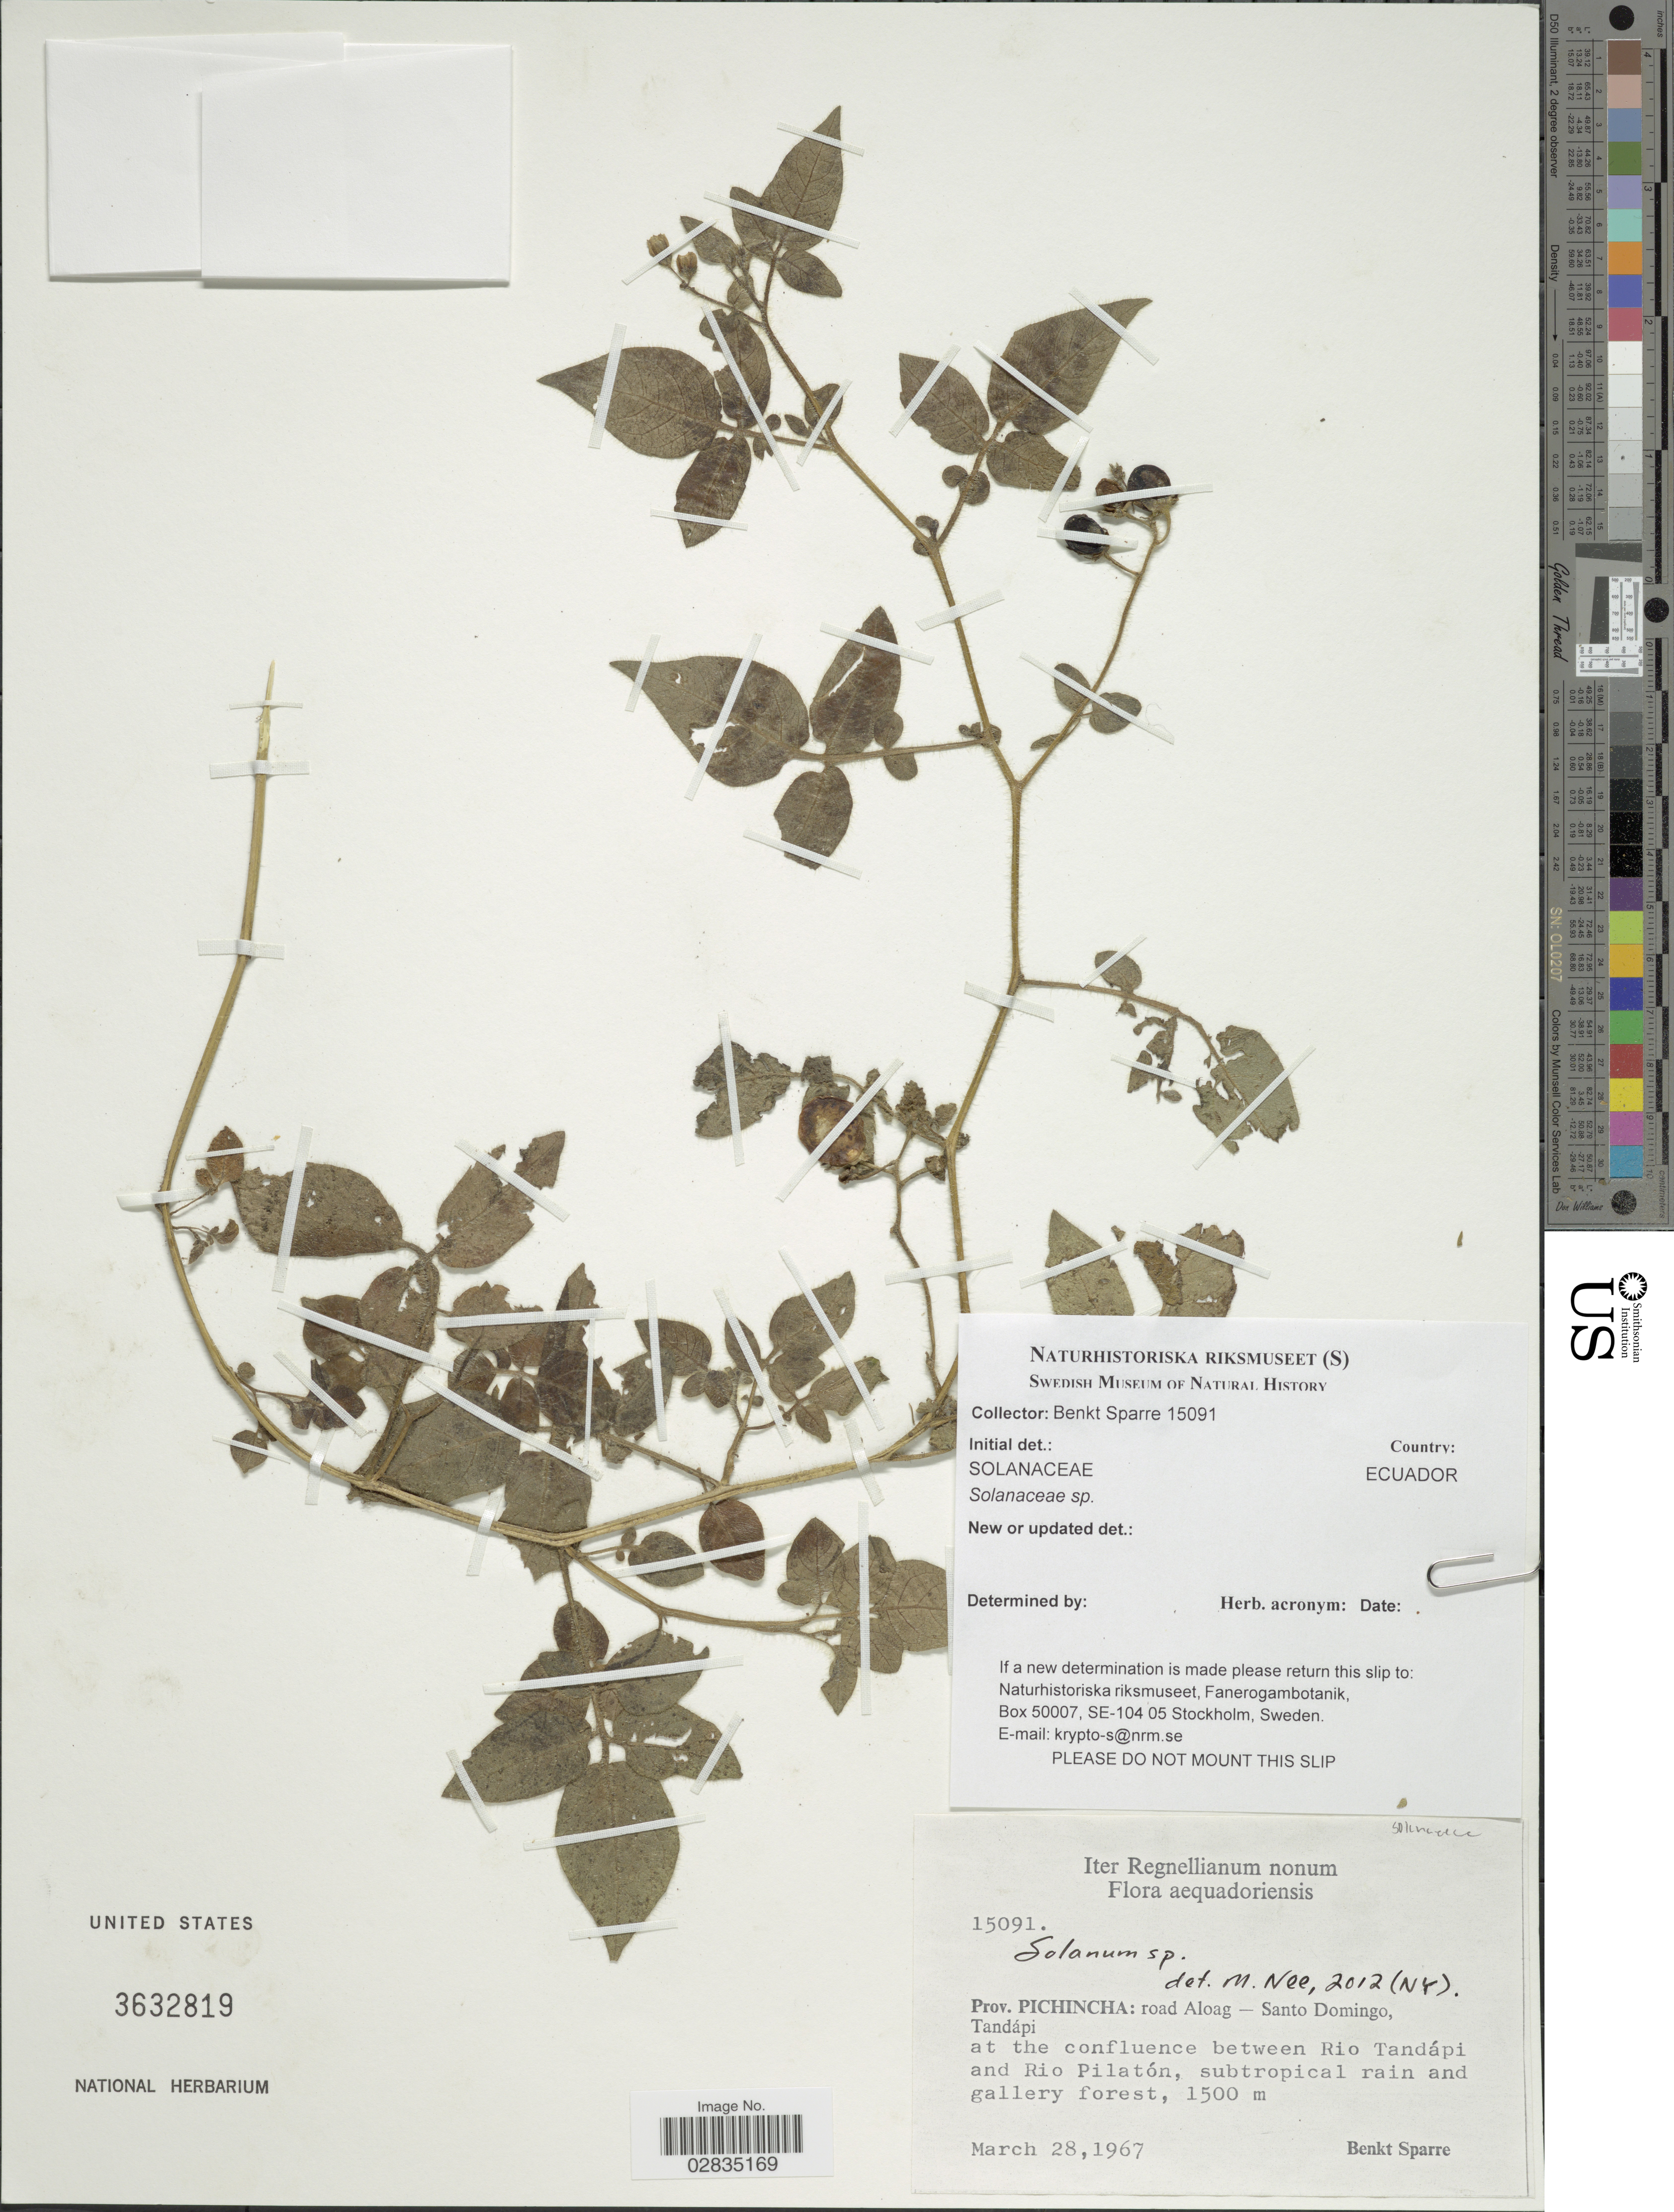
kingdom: Plantae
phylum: Tracheophyta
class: Magnoliopsida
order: Solanales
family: Solanaceae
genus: Solanum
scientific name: Solanum sp.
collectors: B. Sparre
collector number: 15091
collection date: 1967-03-28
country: Ecuador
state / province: Pichincha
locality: Road Aloag-Santo Domingo, Tandápi, at the confluence between Rio Tandápi and Rio Pilatón.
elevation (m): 1500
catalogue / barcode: US 3632819